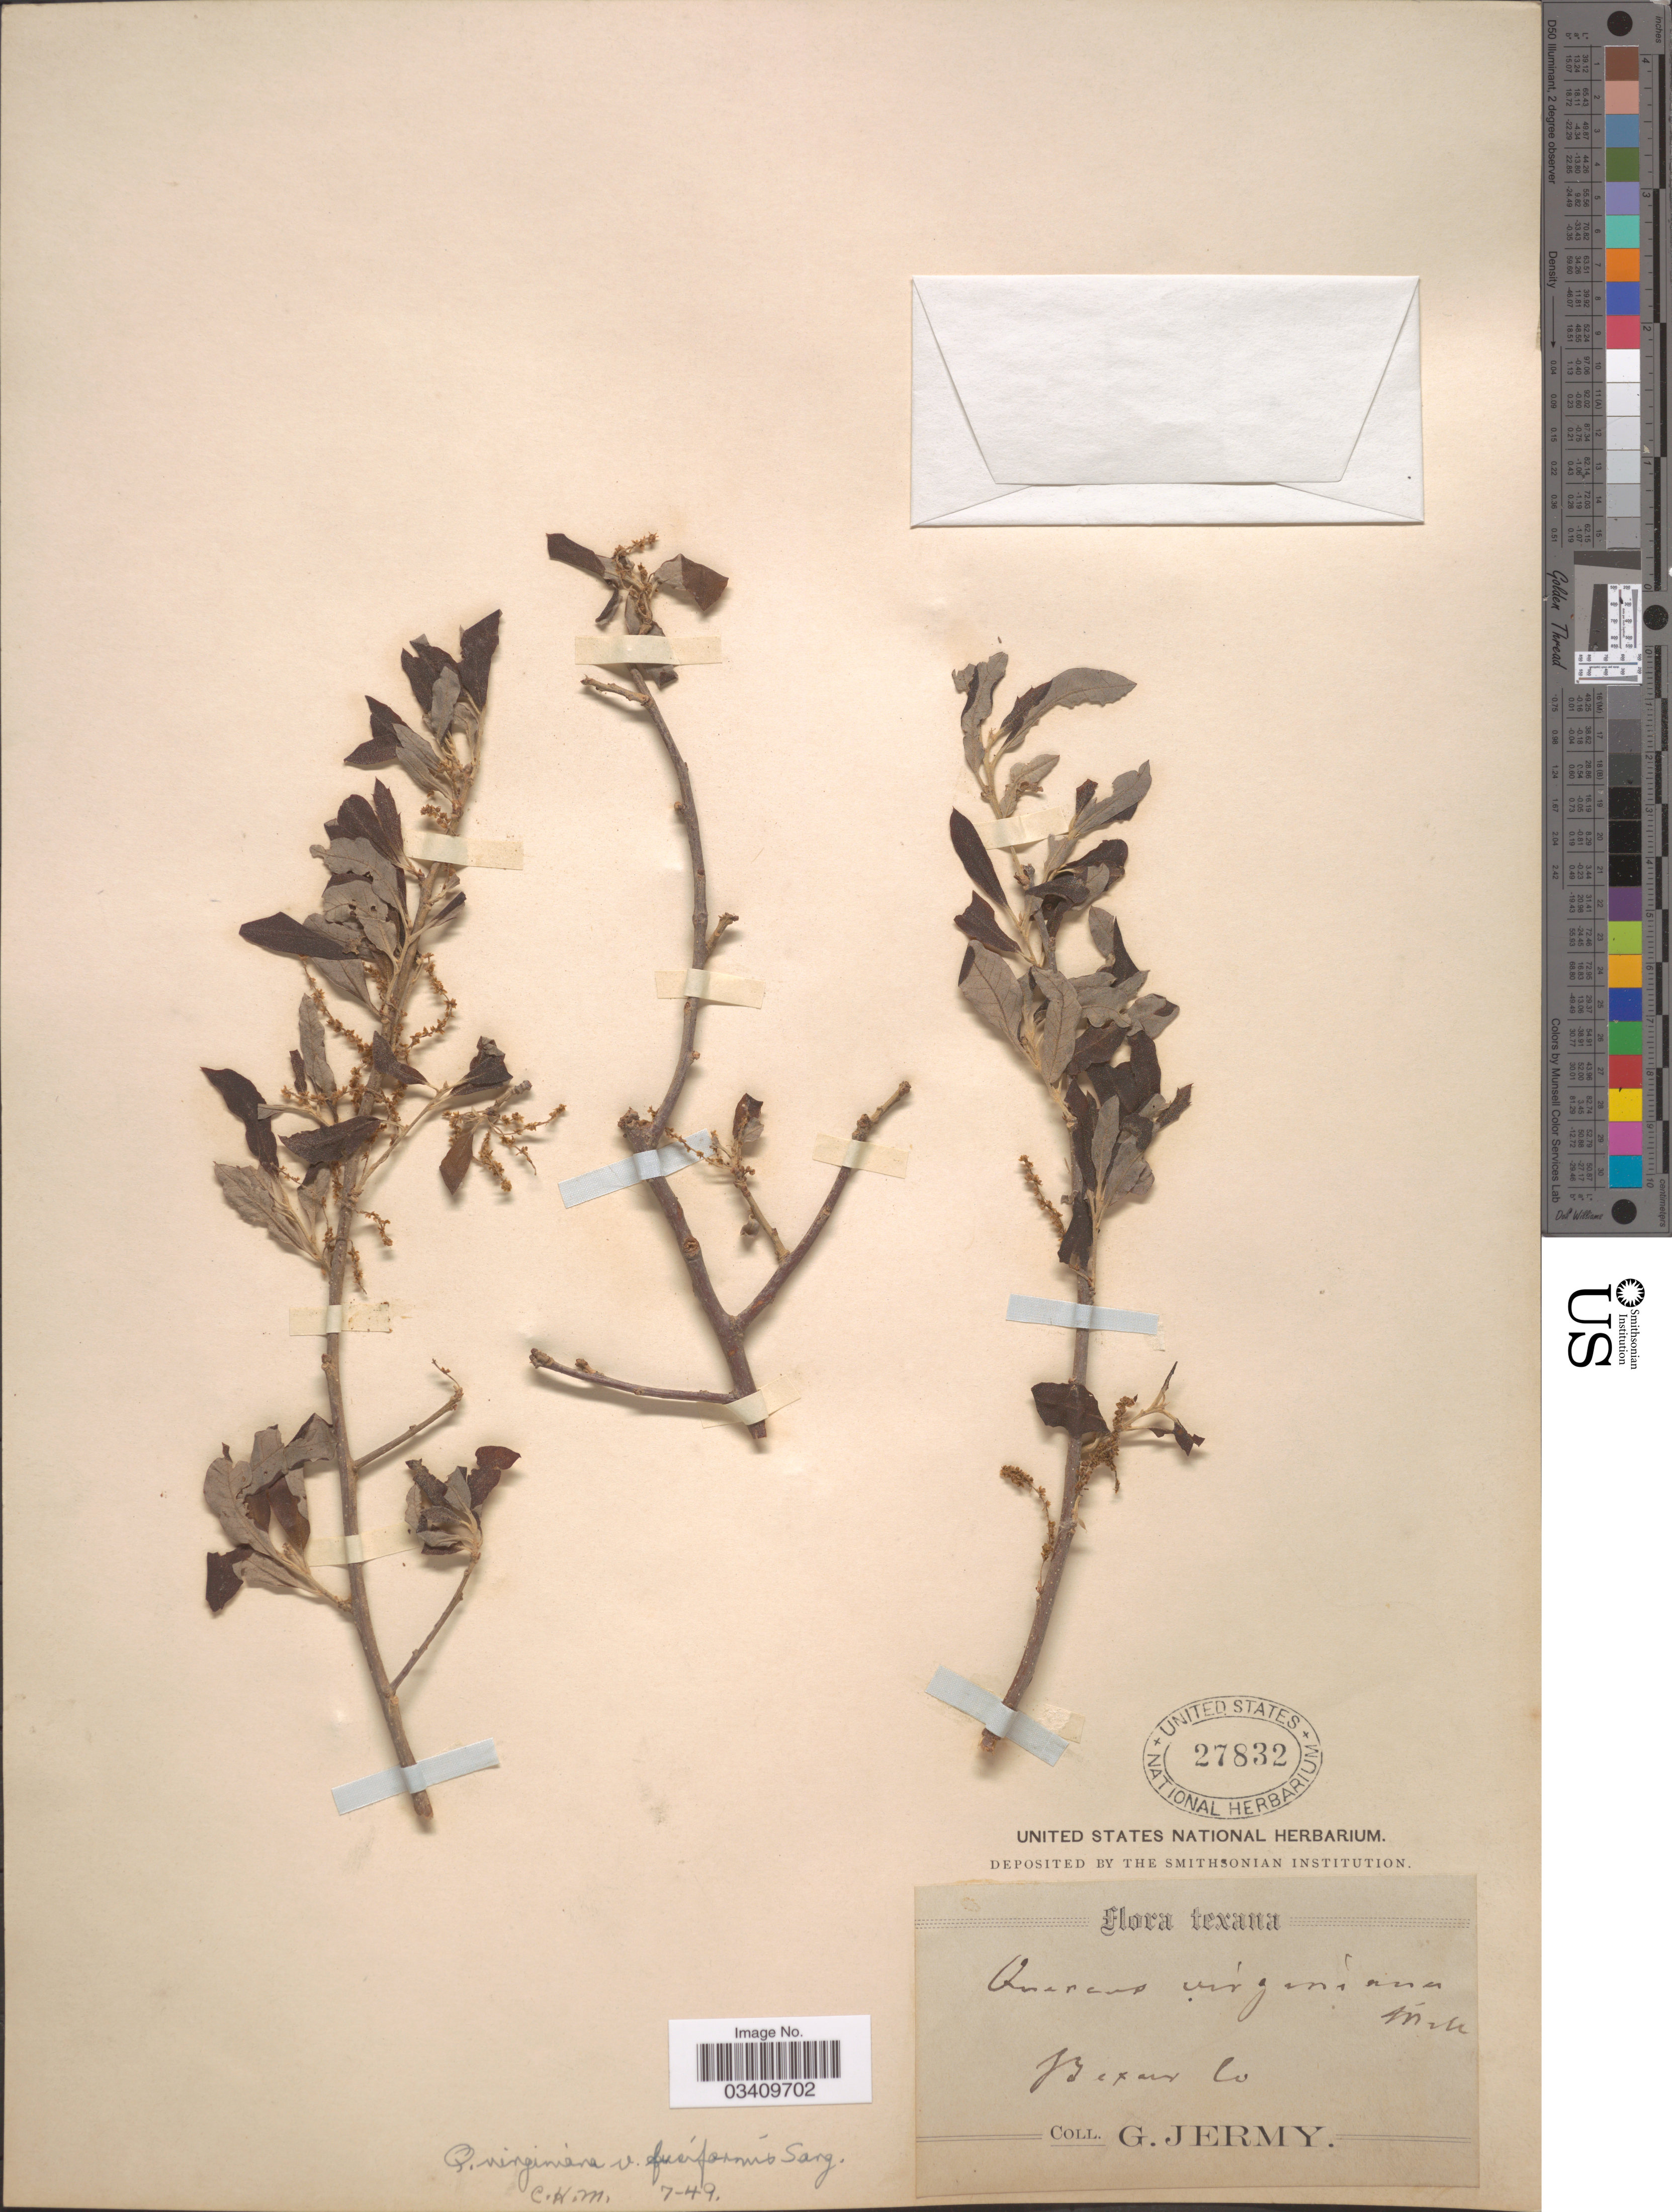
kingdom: Plantae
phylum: Tracheophyta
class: Magnoliopsida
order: Fagales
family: Fagaceae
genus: Quercus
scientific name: Quercus virginiana var. fusiformis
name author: (Small) Sarg.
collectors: G. Jermy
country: United States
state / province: Texas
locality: Bexar Co.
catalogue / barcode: US 27832